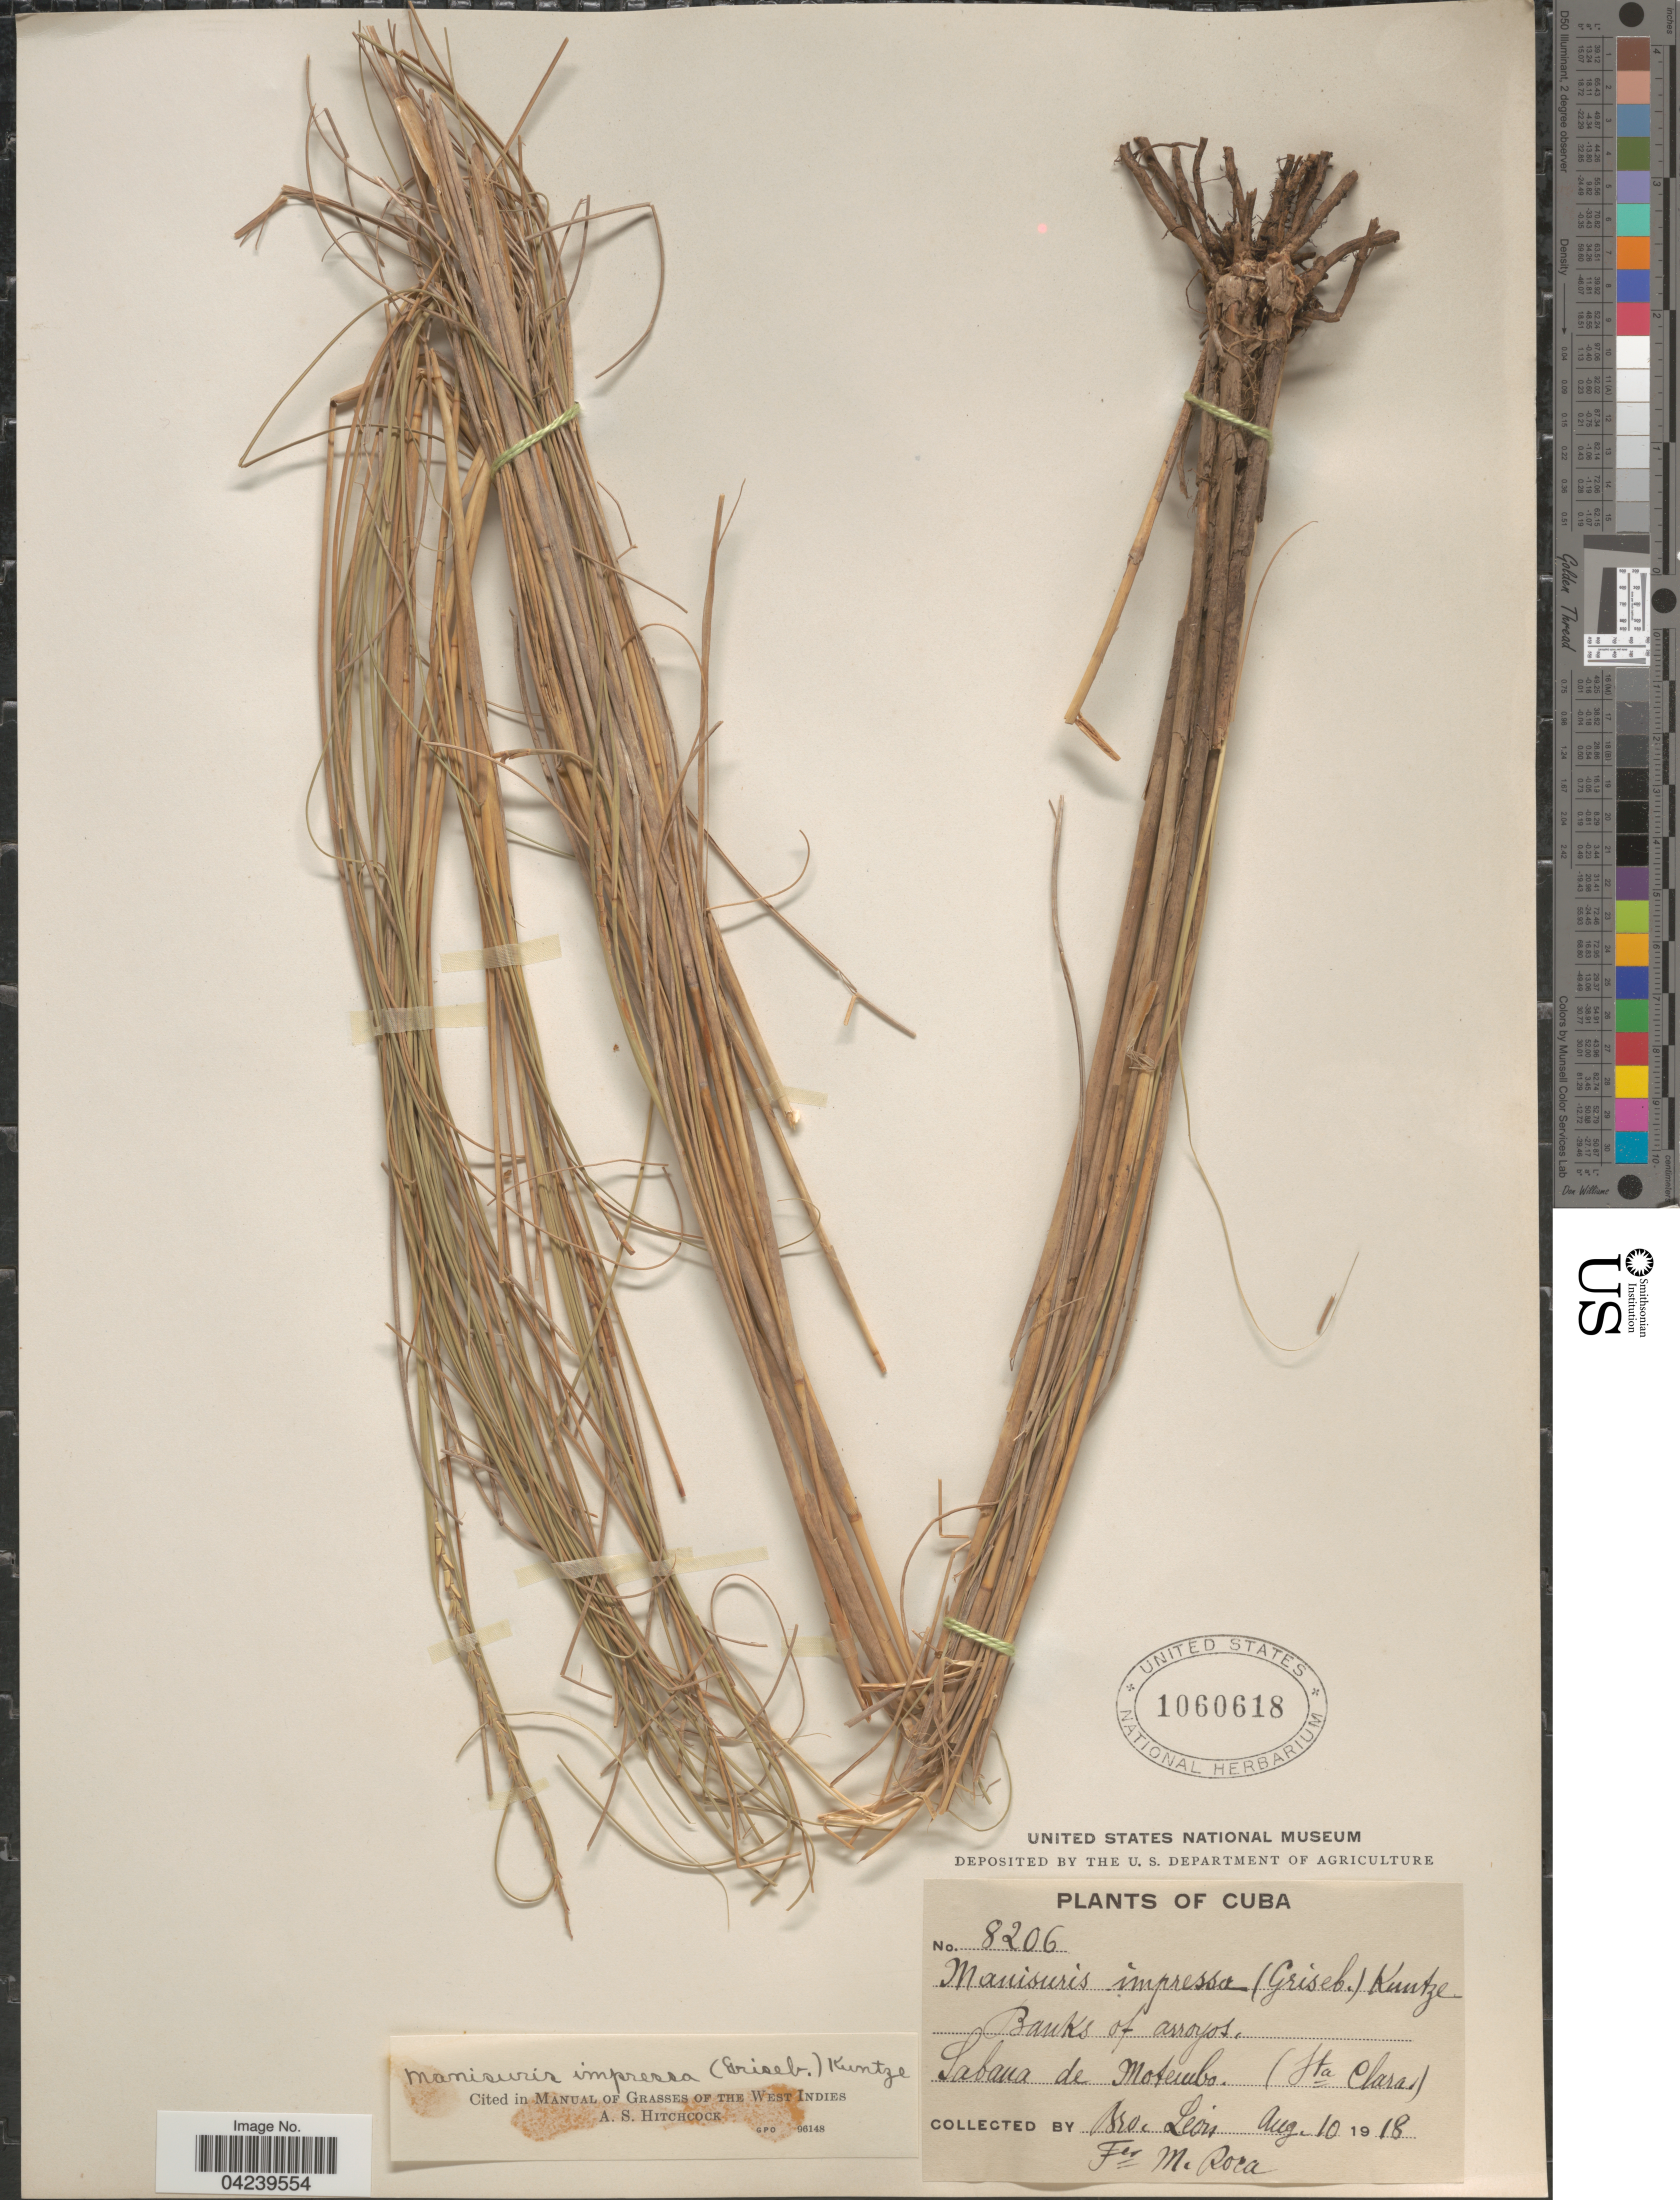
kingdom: Plantae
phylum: Tracheophyta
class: Liliopsida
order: Poales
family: Poaceae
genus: Rhytachne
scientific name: Rhytachne sp.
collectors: Bro. León & M. Roca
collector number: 8206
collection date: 1918-08-10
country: Cuba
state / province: Las Villas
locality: Banks of arroyos. Sabana de Motembo (Sta Clara).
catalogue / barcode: US 1060618